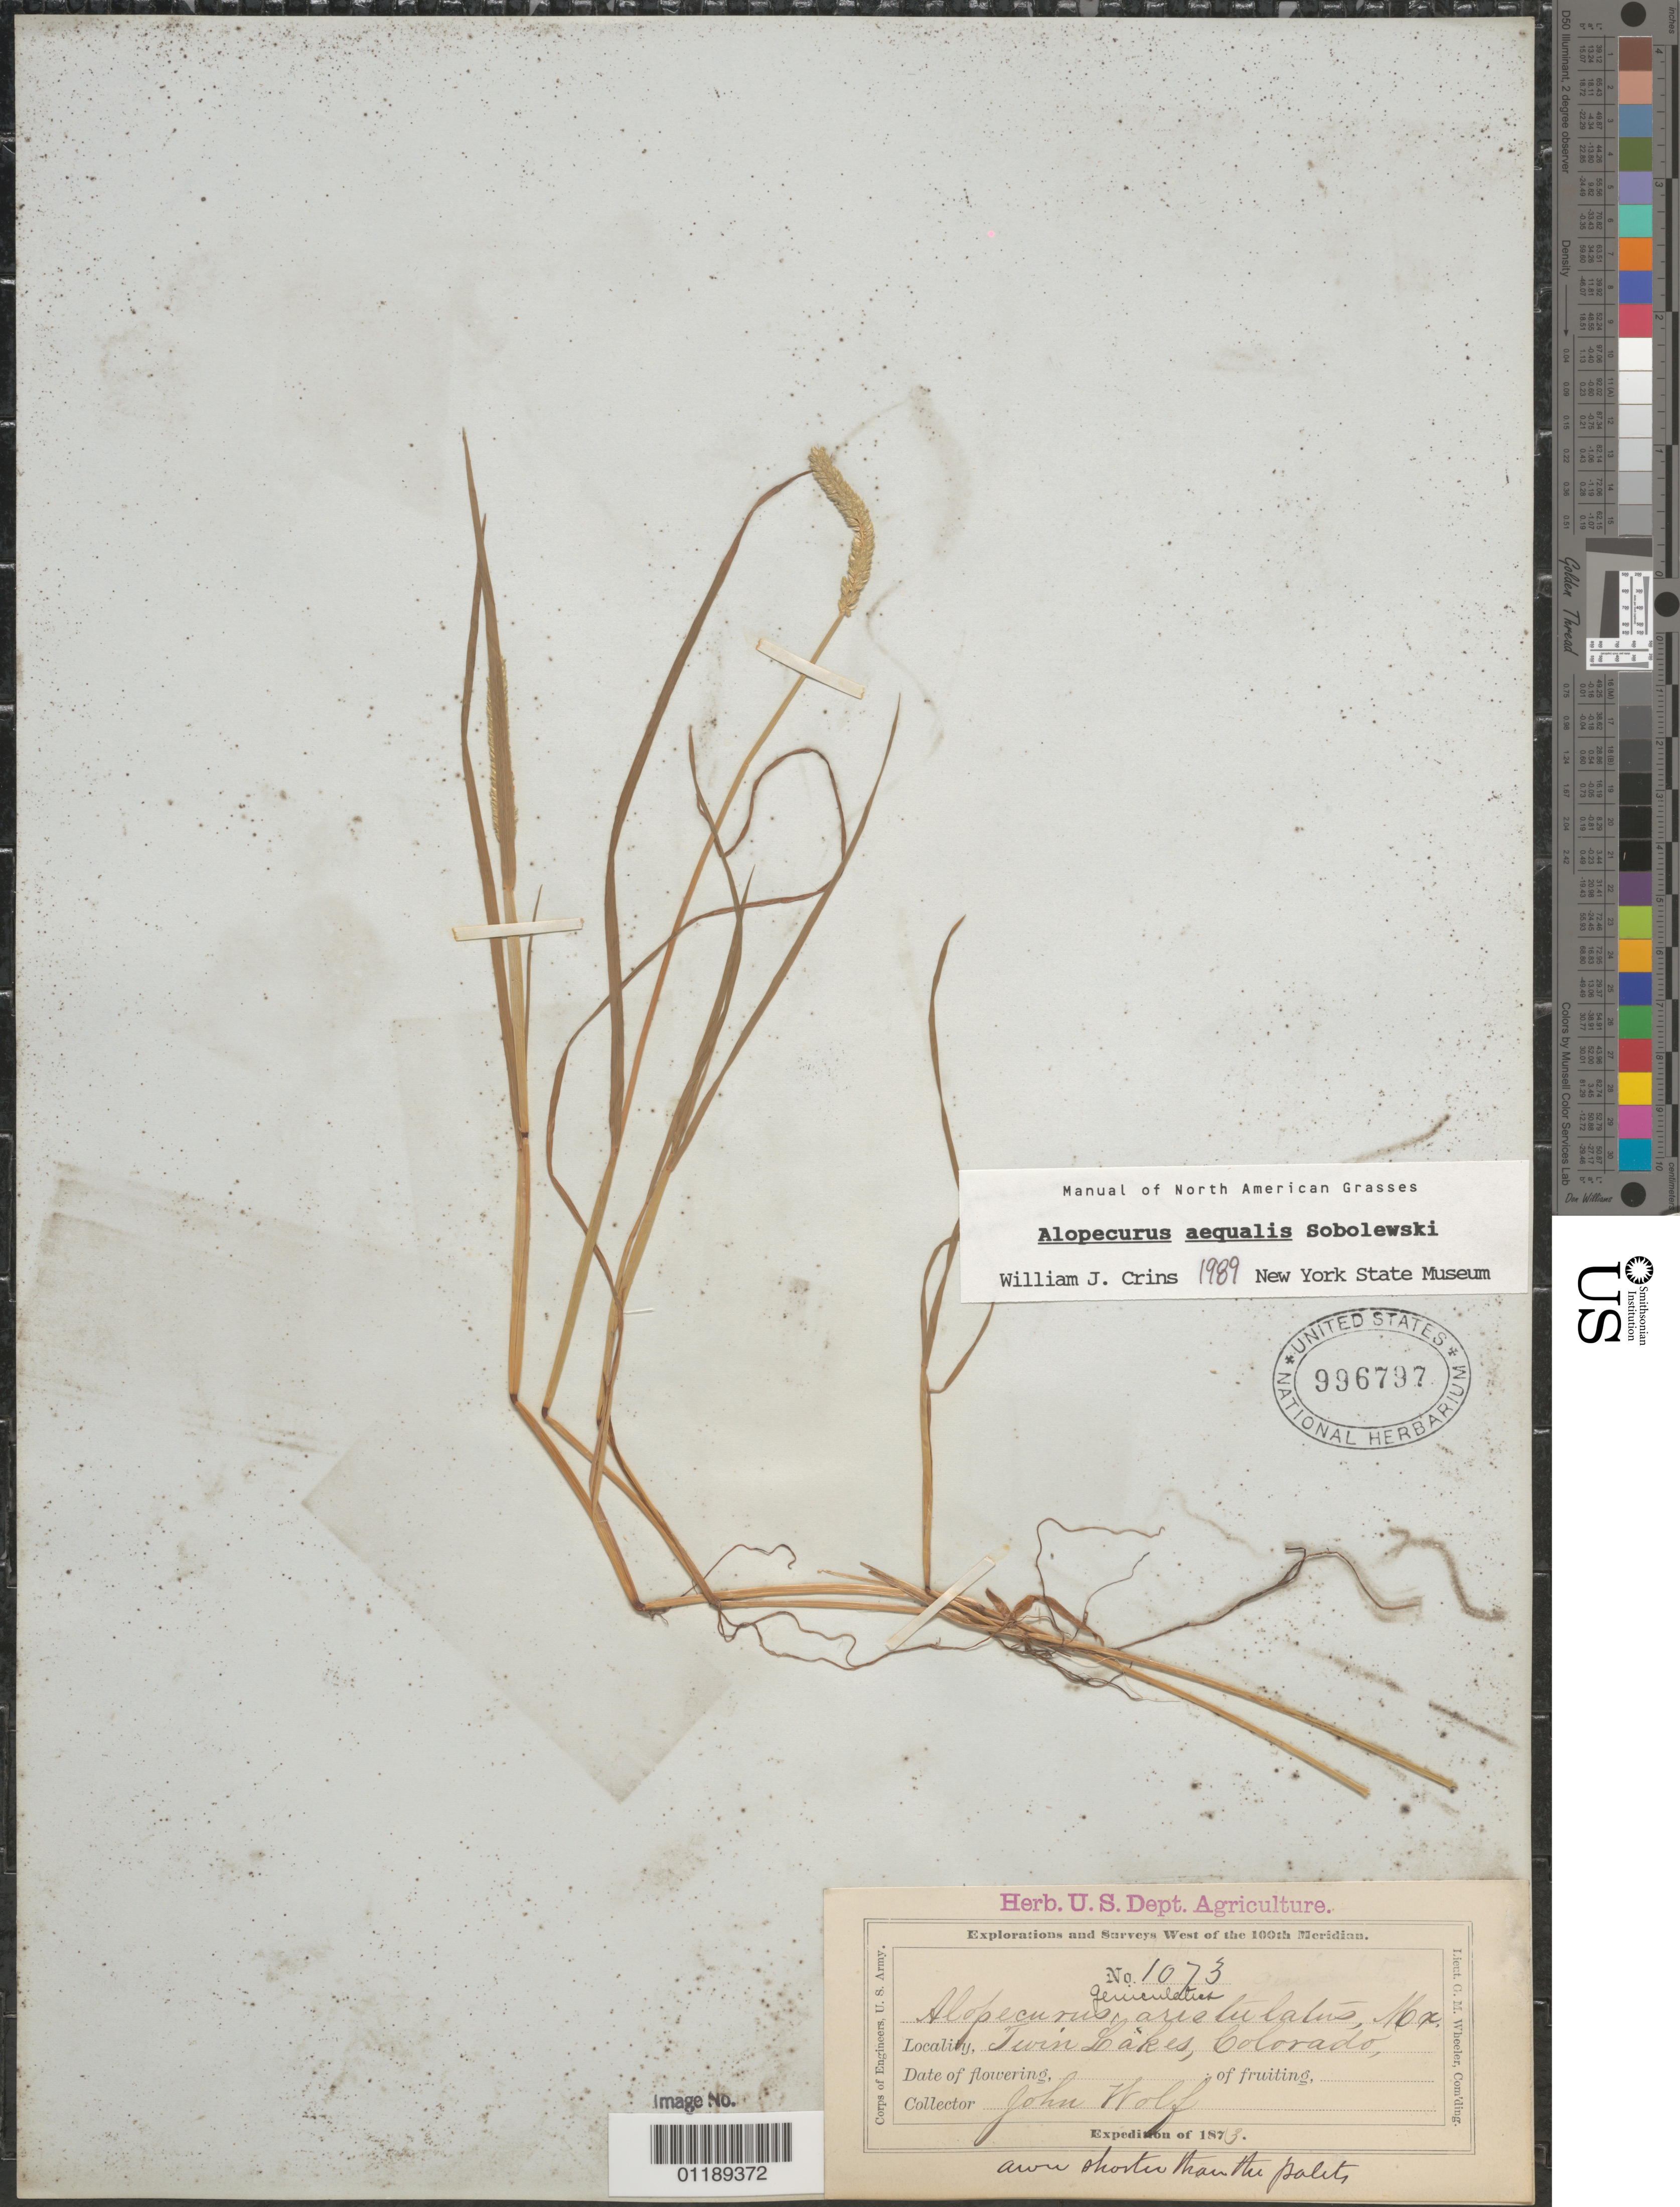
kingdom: Plantae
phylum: Tracheophyta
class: Liliopsida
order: Poales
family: Poaceae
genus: Alopecurus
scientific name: Alopecurus aequalis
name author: Sobol.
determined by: Crins, W. J.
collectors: J. Wolf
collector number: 1073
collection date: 1873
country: United States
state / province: Colorado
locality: Twin Lakes.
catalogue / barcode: US 996797